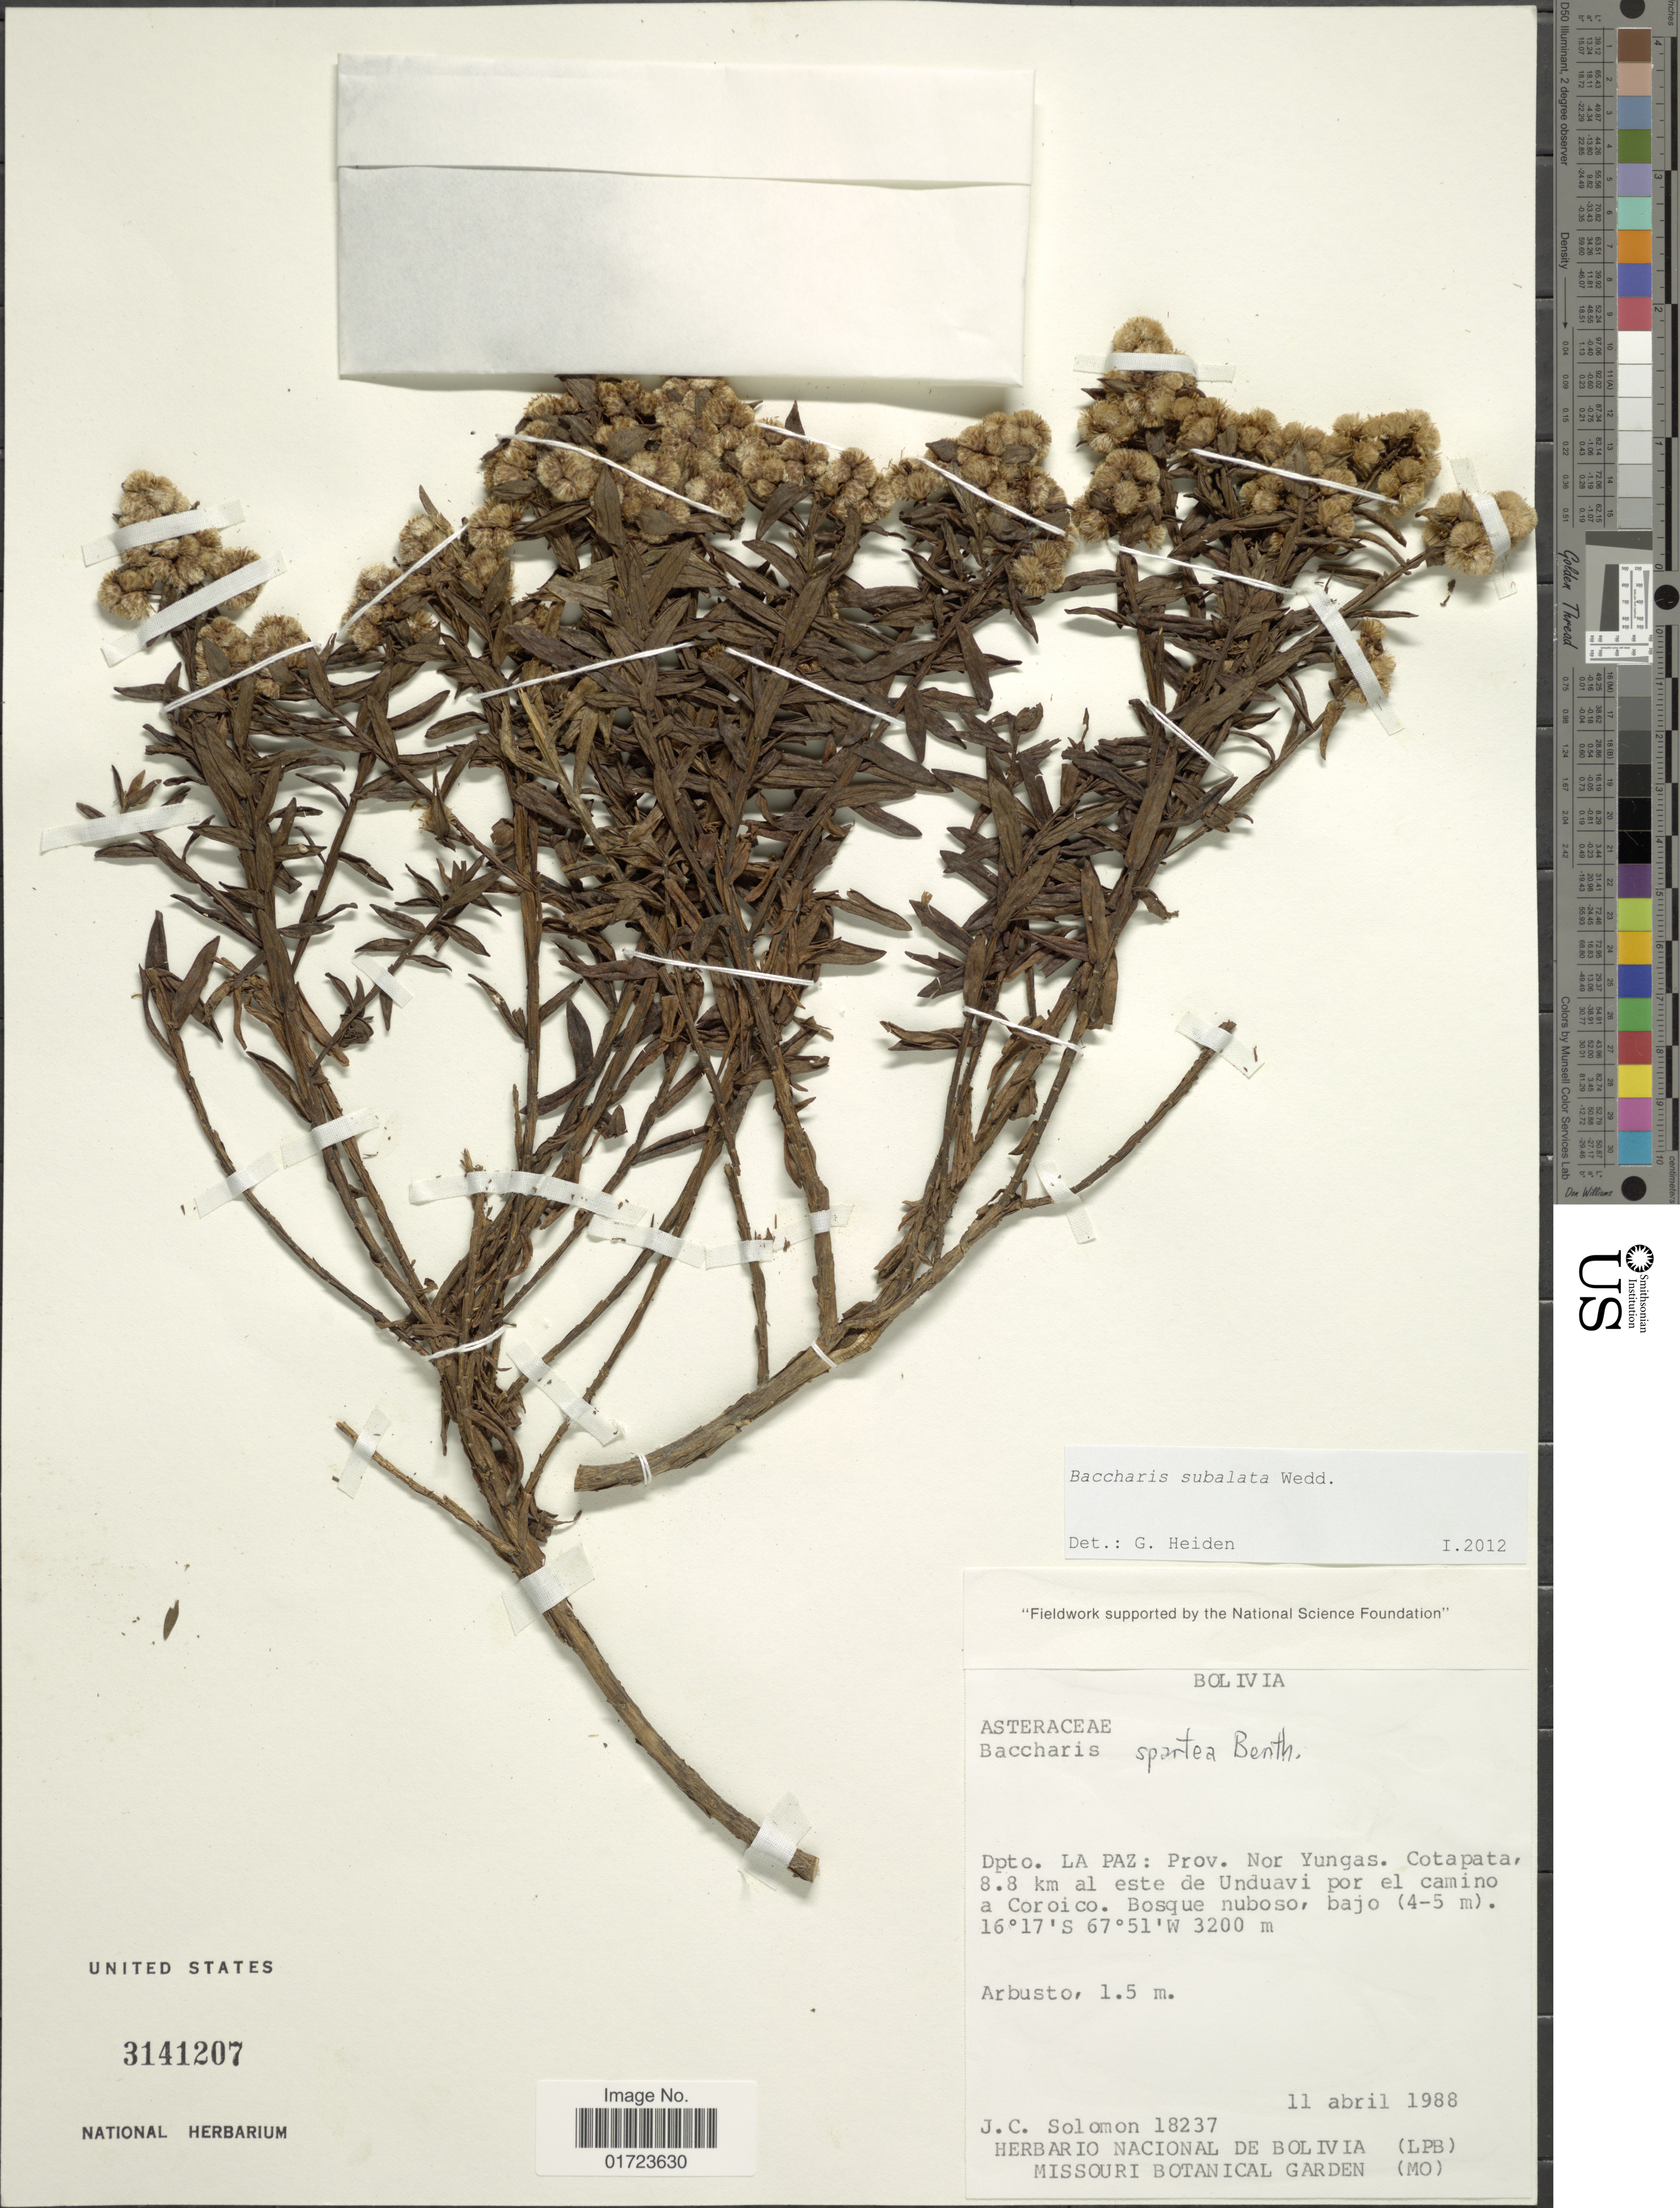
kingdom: Plantae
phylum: Tracheophyta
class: Magnoliopsida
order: Asterales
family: Asteraceae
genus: Baccharis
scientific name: Baccharis subalata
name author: Wedd.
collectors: J. C. Solomon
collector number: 18237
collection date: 1988-04-11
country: Bolivia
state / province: La Paz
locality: Dpto. La Paz: Prov. Nor. Yungas. Cotapata, 8.8 km al este de Unduavi por el camino a Coroico.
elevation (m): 3200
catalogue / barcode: US 3141207